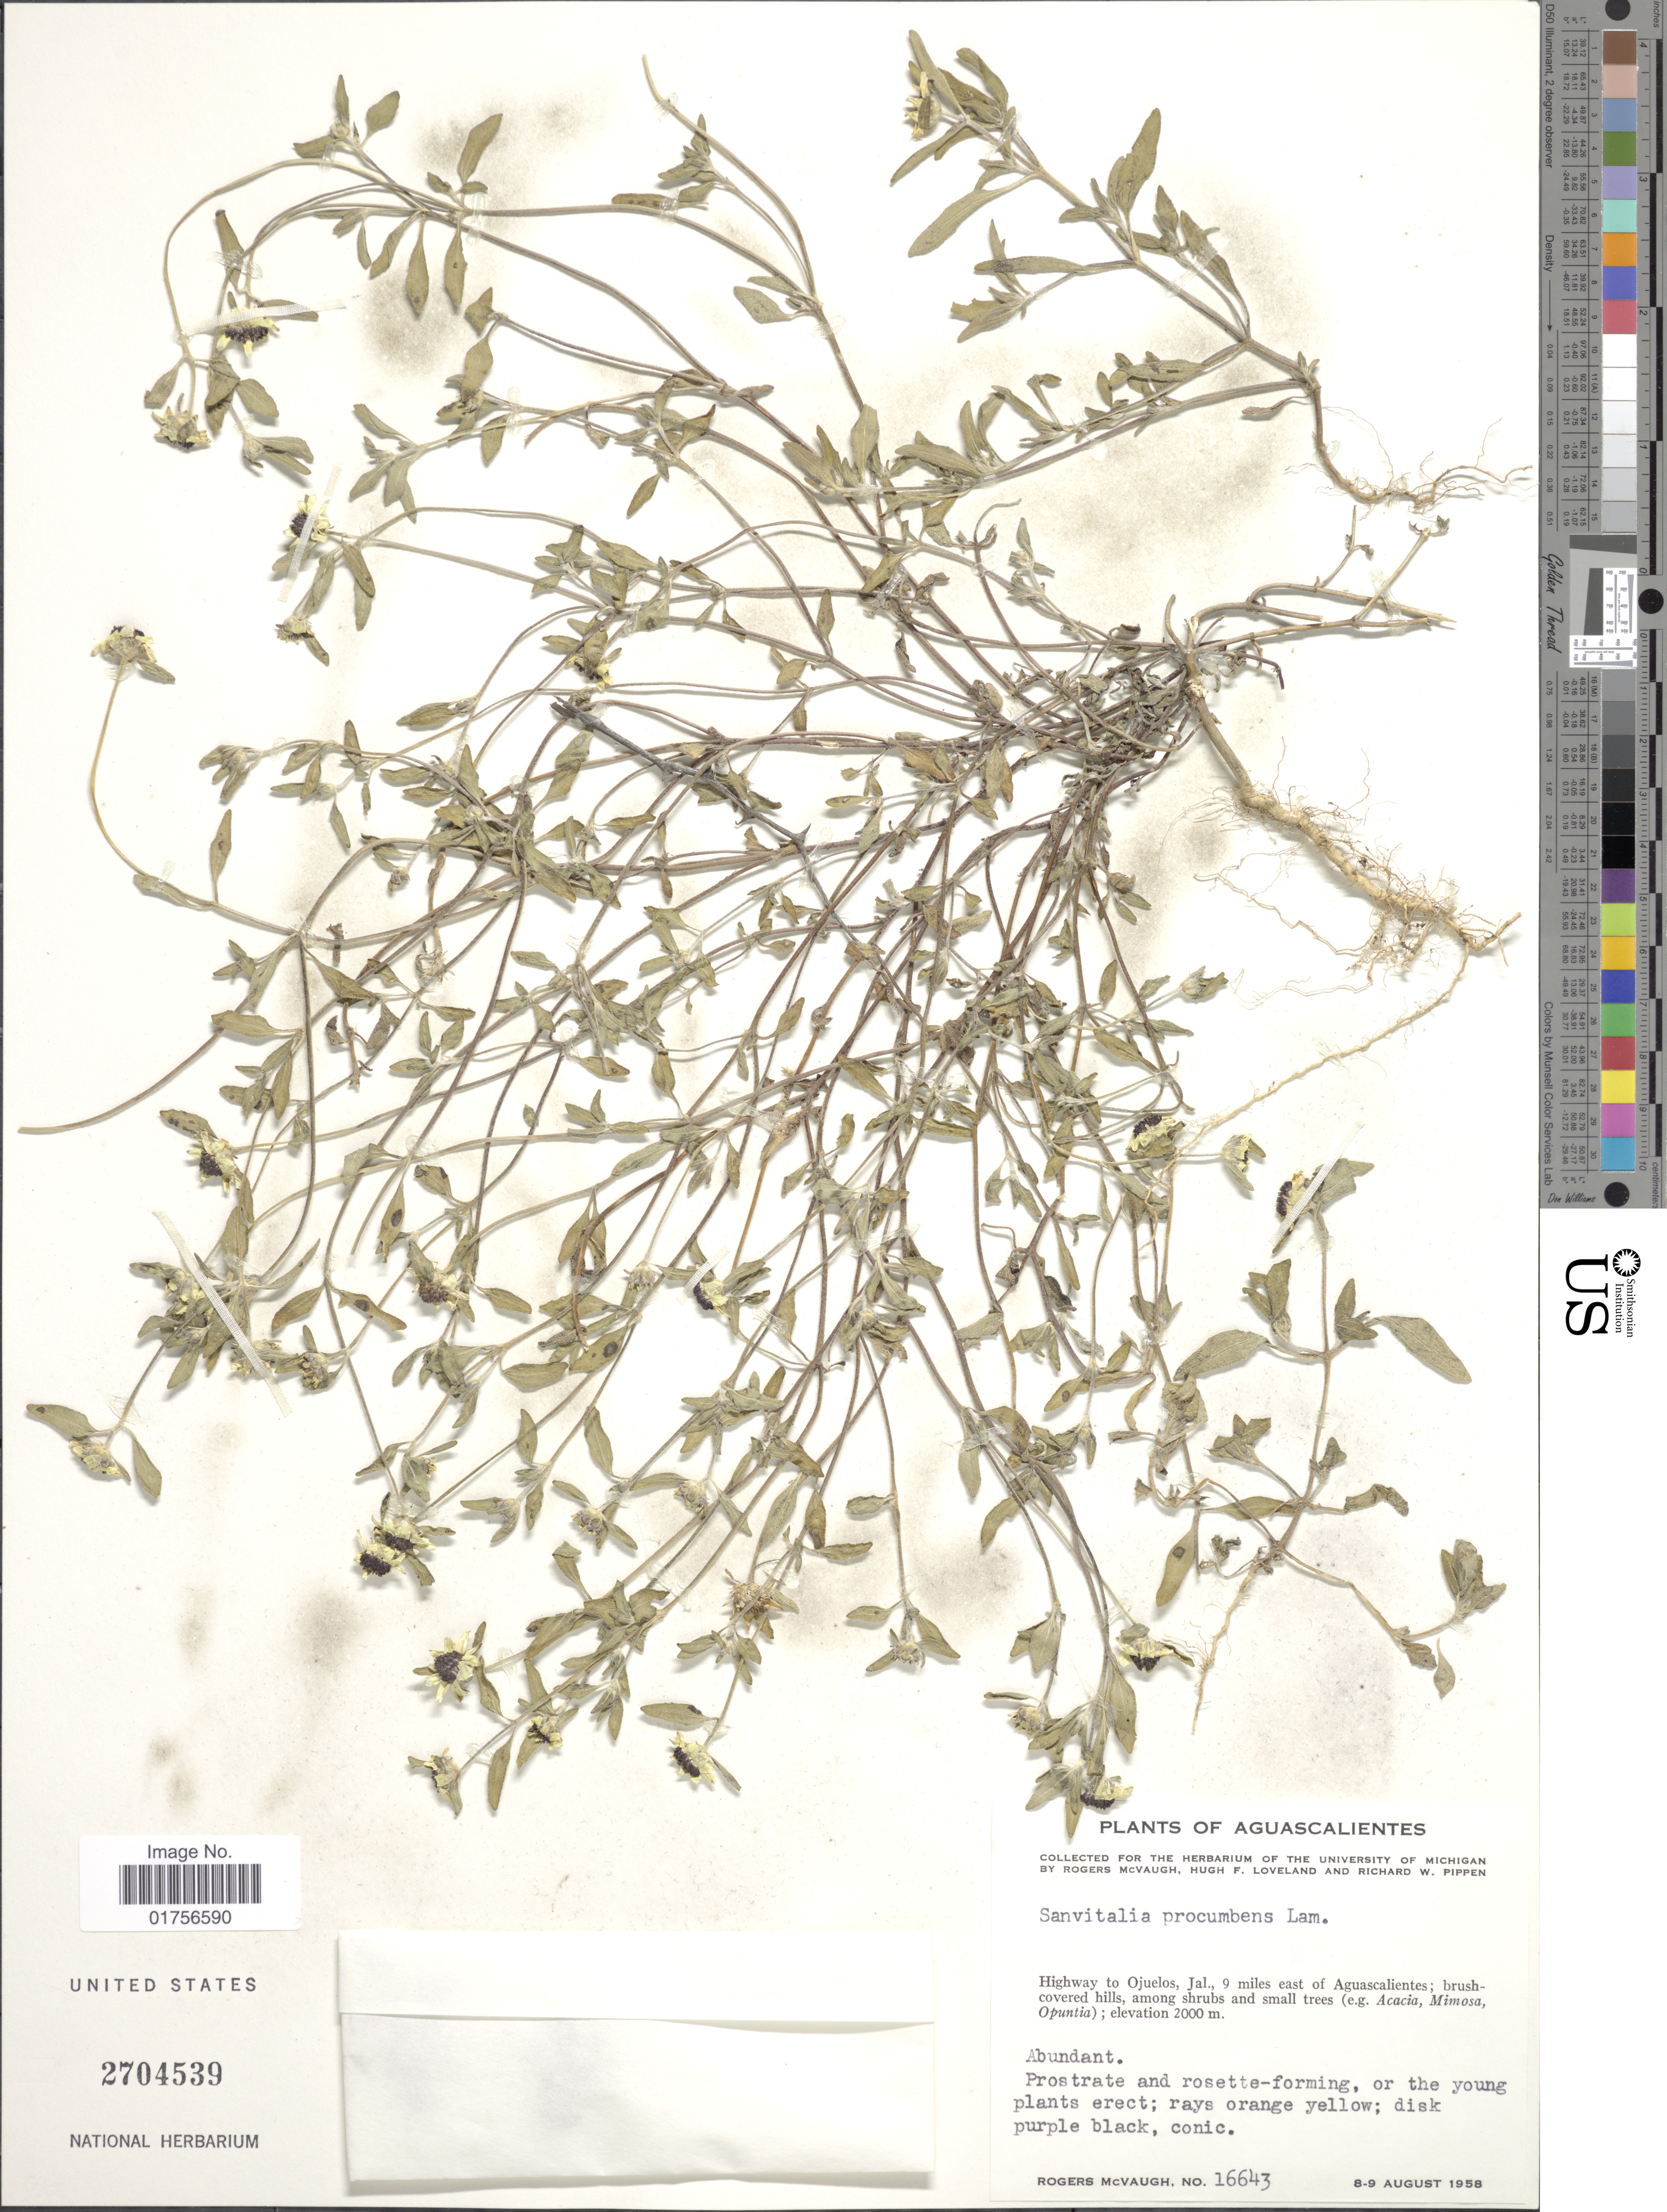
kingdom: Plantae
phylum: Tracheophyta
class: Magnoliopsida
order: Asterales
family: Asteraceae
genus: Sanvitalia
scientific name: Sanvitalia procumbens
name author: Lam.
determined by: Skibicki, Samuel V.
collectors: R. McVaugh, H. Loveland & R. W. Pippen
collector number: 16643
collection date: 1958-08-08/1958-08-09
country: Mexico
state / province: Aguascalientes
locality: Highway to Ojuelos, 9 miles east of Aguascalientes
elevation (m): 2000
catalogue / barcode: US 2704539